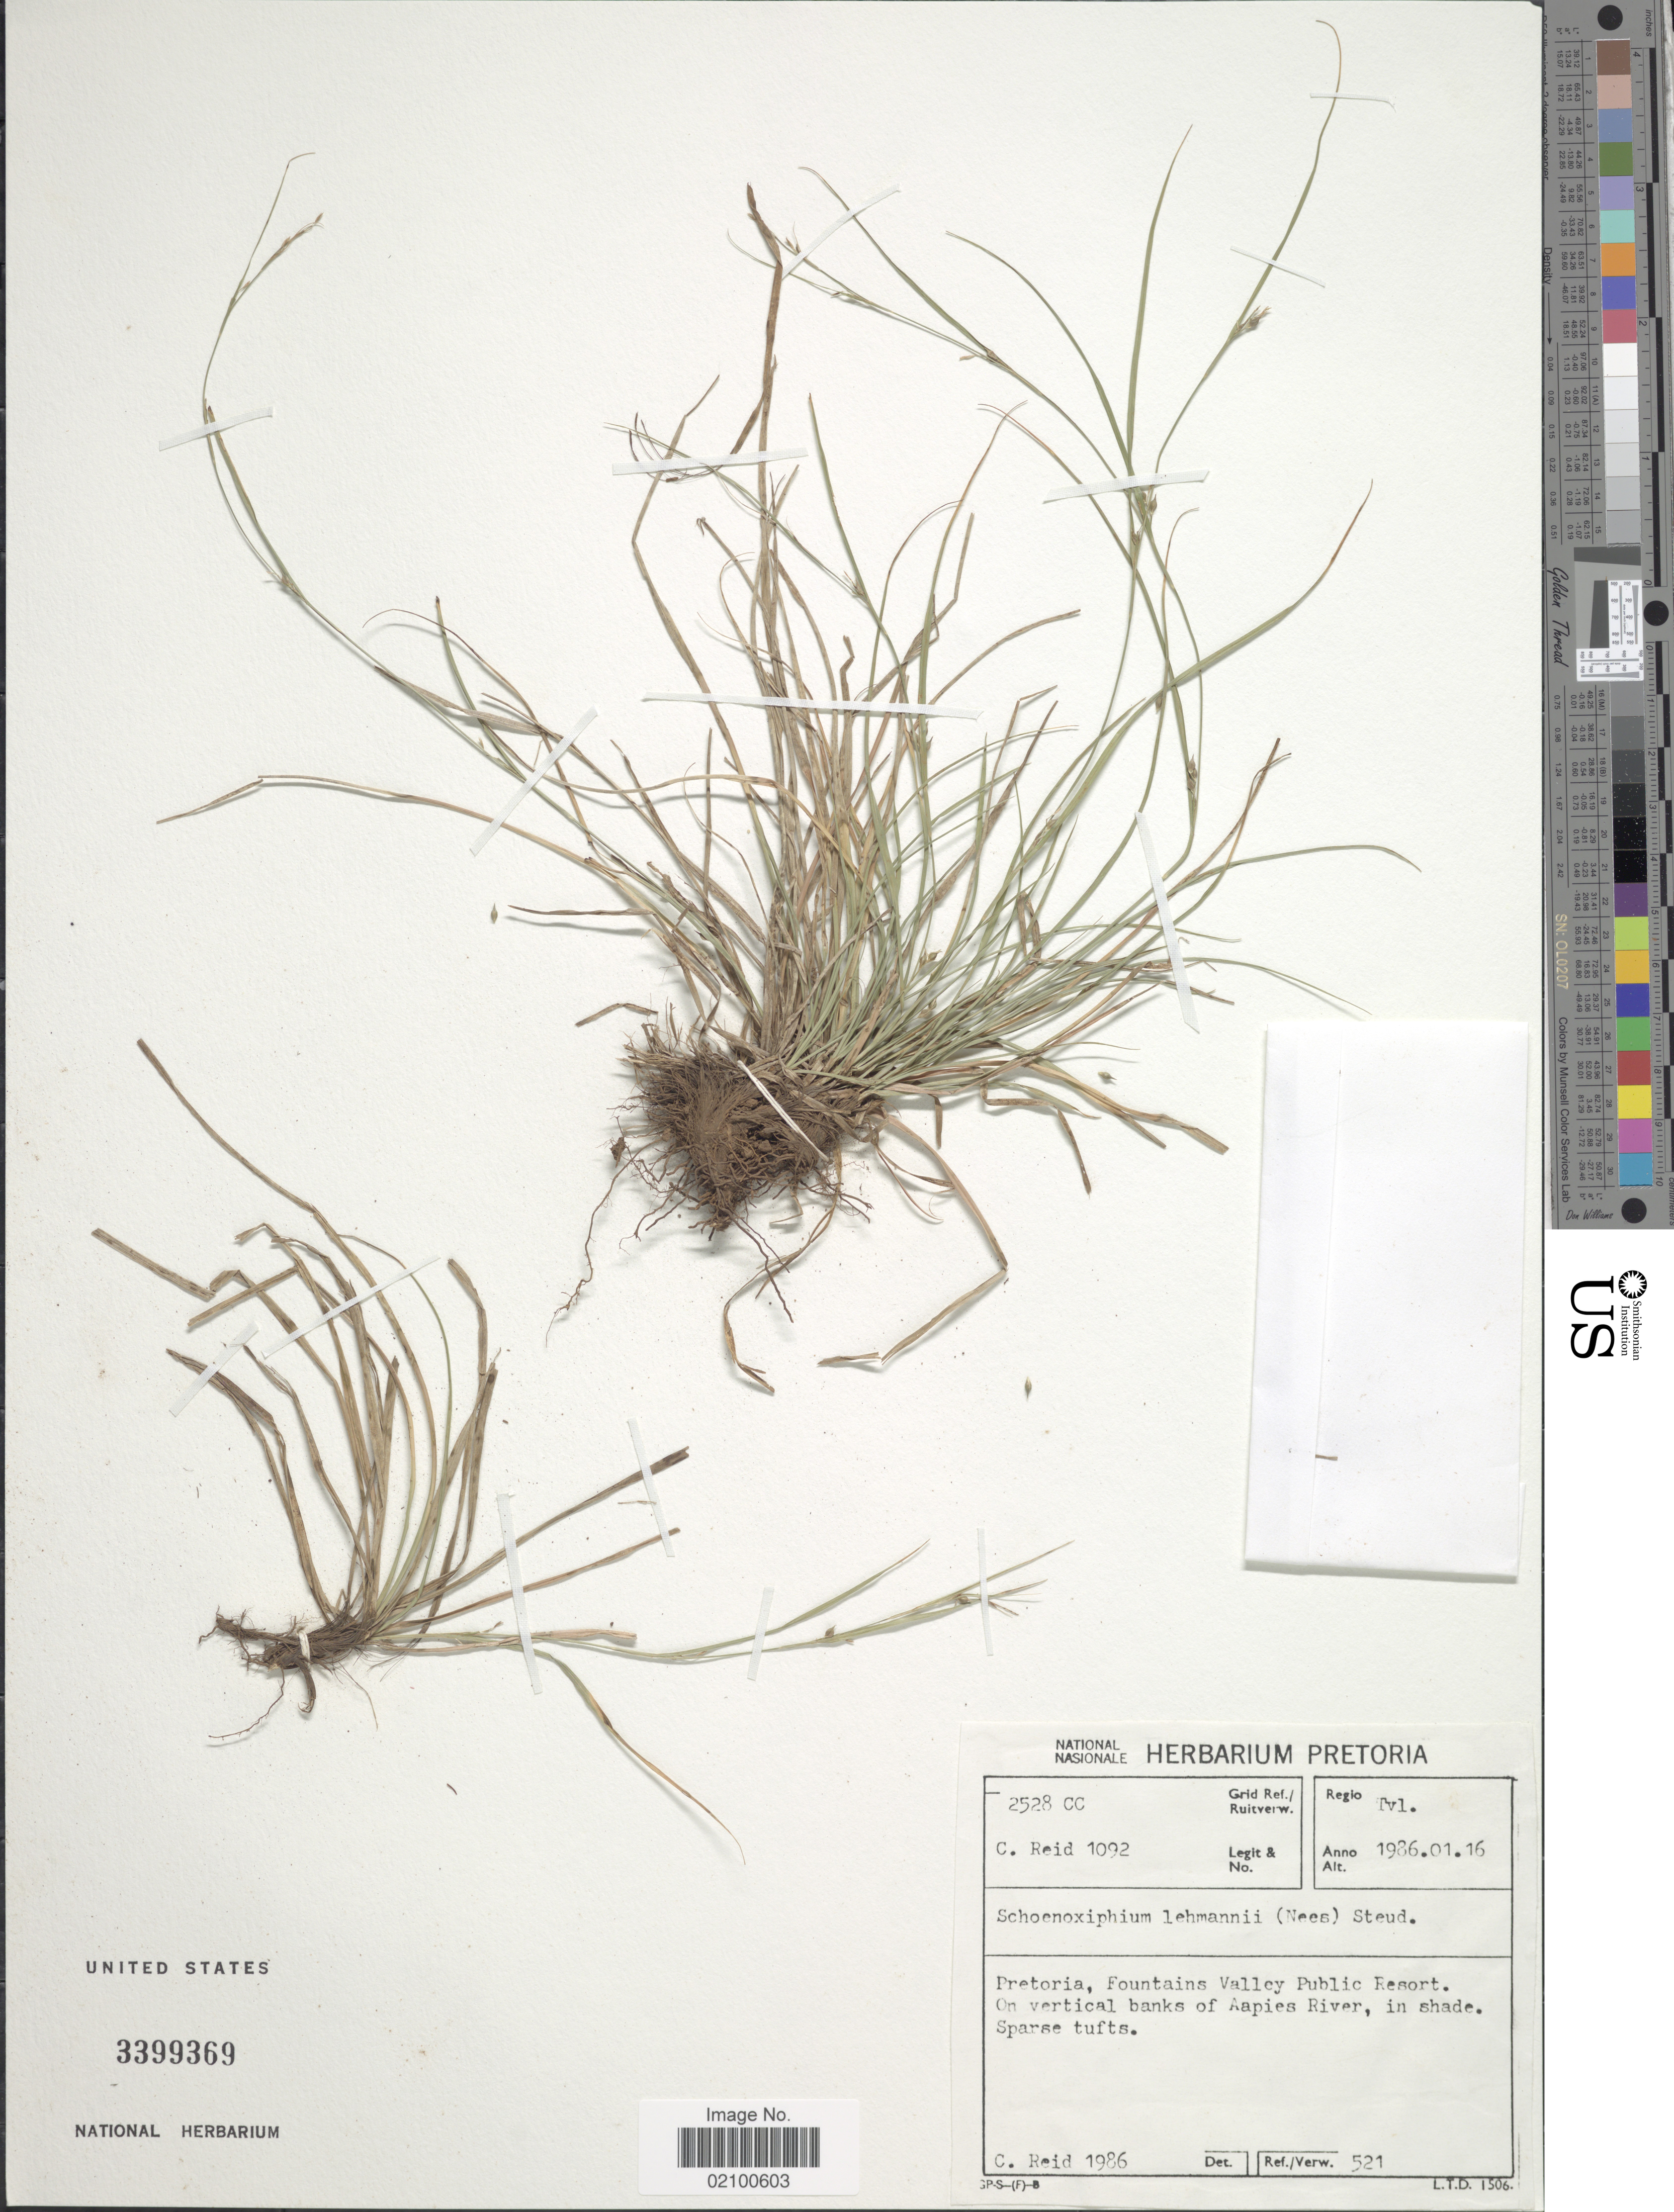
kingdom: Plantae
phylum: Tracheophyta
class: Liliopsida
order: Poales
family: Cyperaceae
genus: Carex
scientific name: Carex uhligii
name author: K. Schum. ex C.B. Clarke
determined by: Strong, Mark T., (BOT), Smithsonian Institution - National Museum of Natural History (UNITED STATES)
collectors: C. Reid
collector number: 1092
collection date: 1986-01-16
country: South Africa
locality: Tvl., Pretoria, Fountains Valey Public Resort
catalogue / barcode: US 3399369